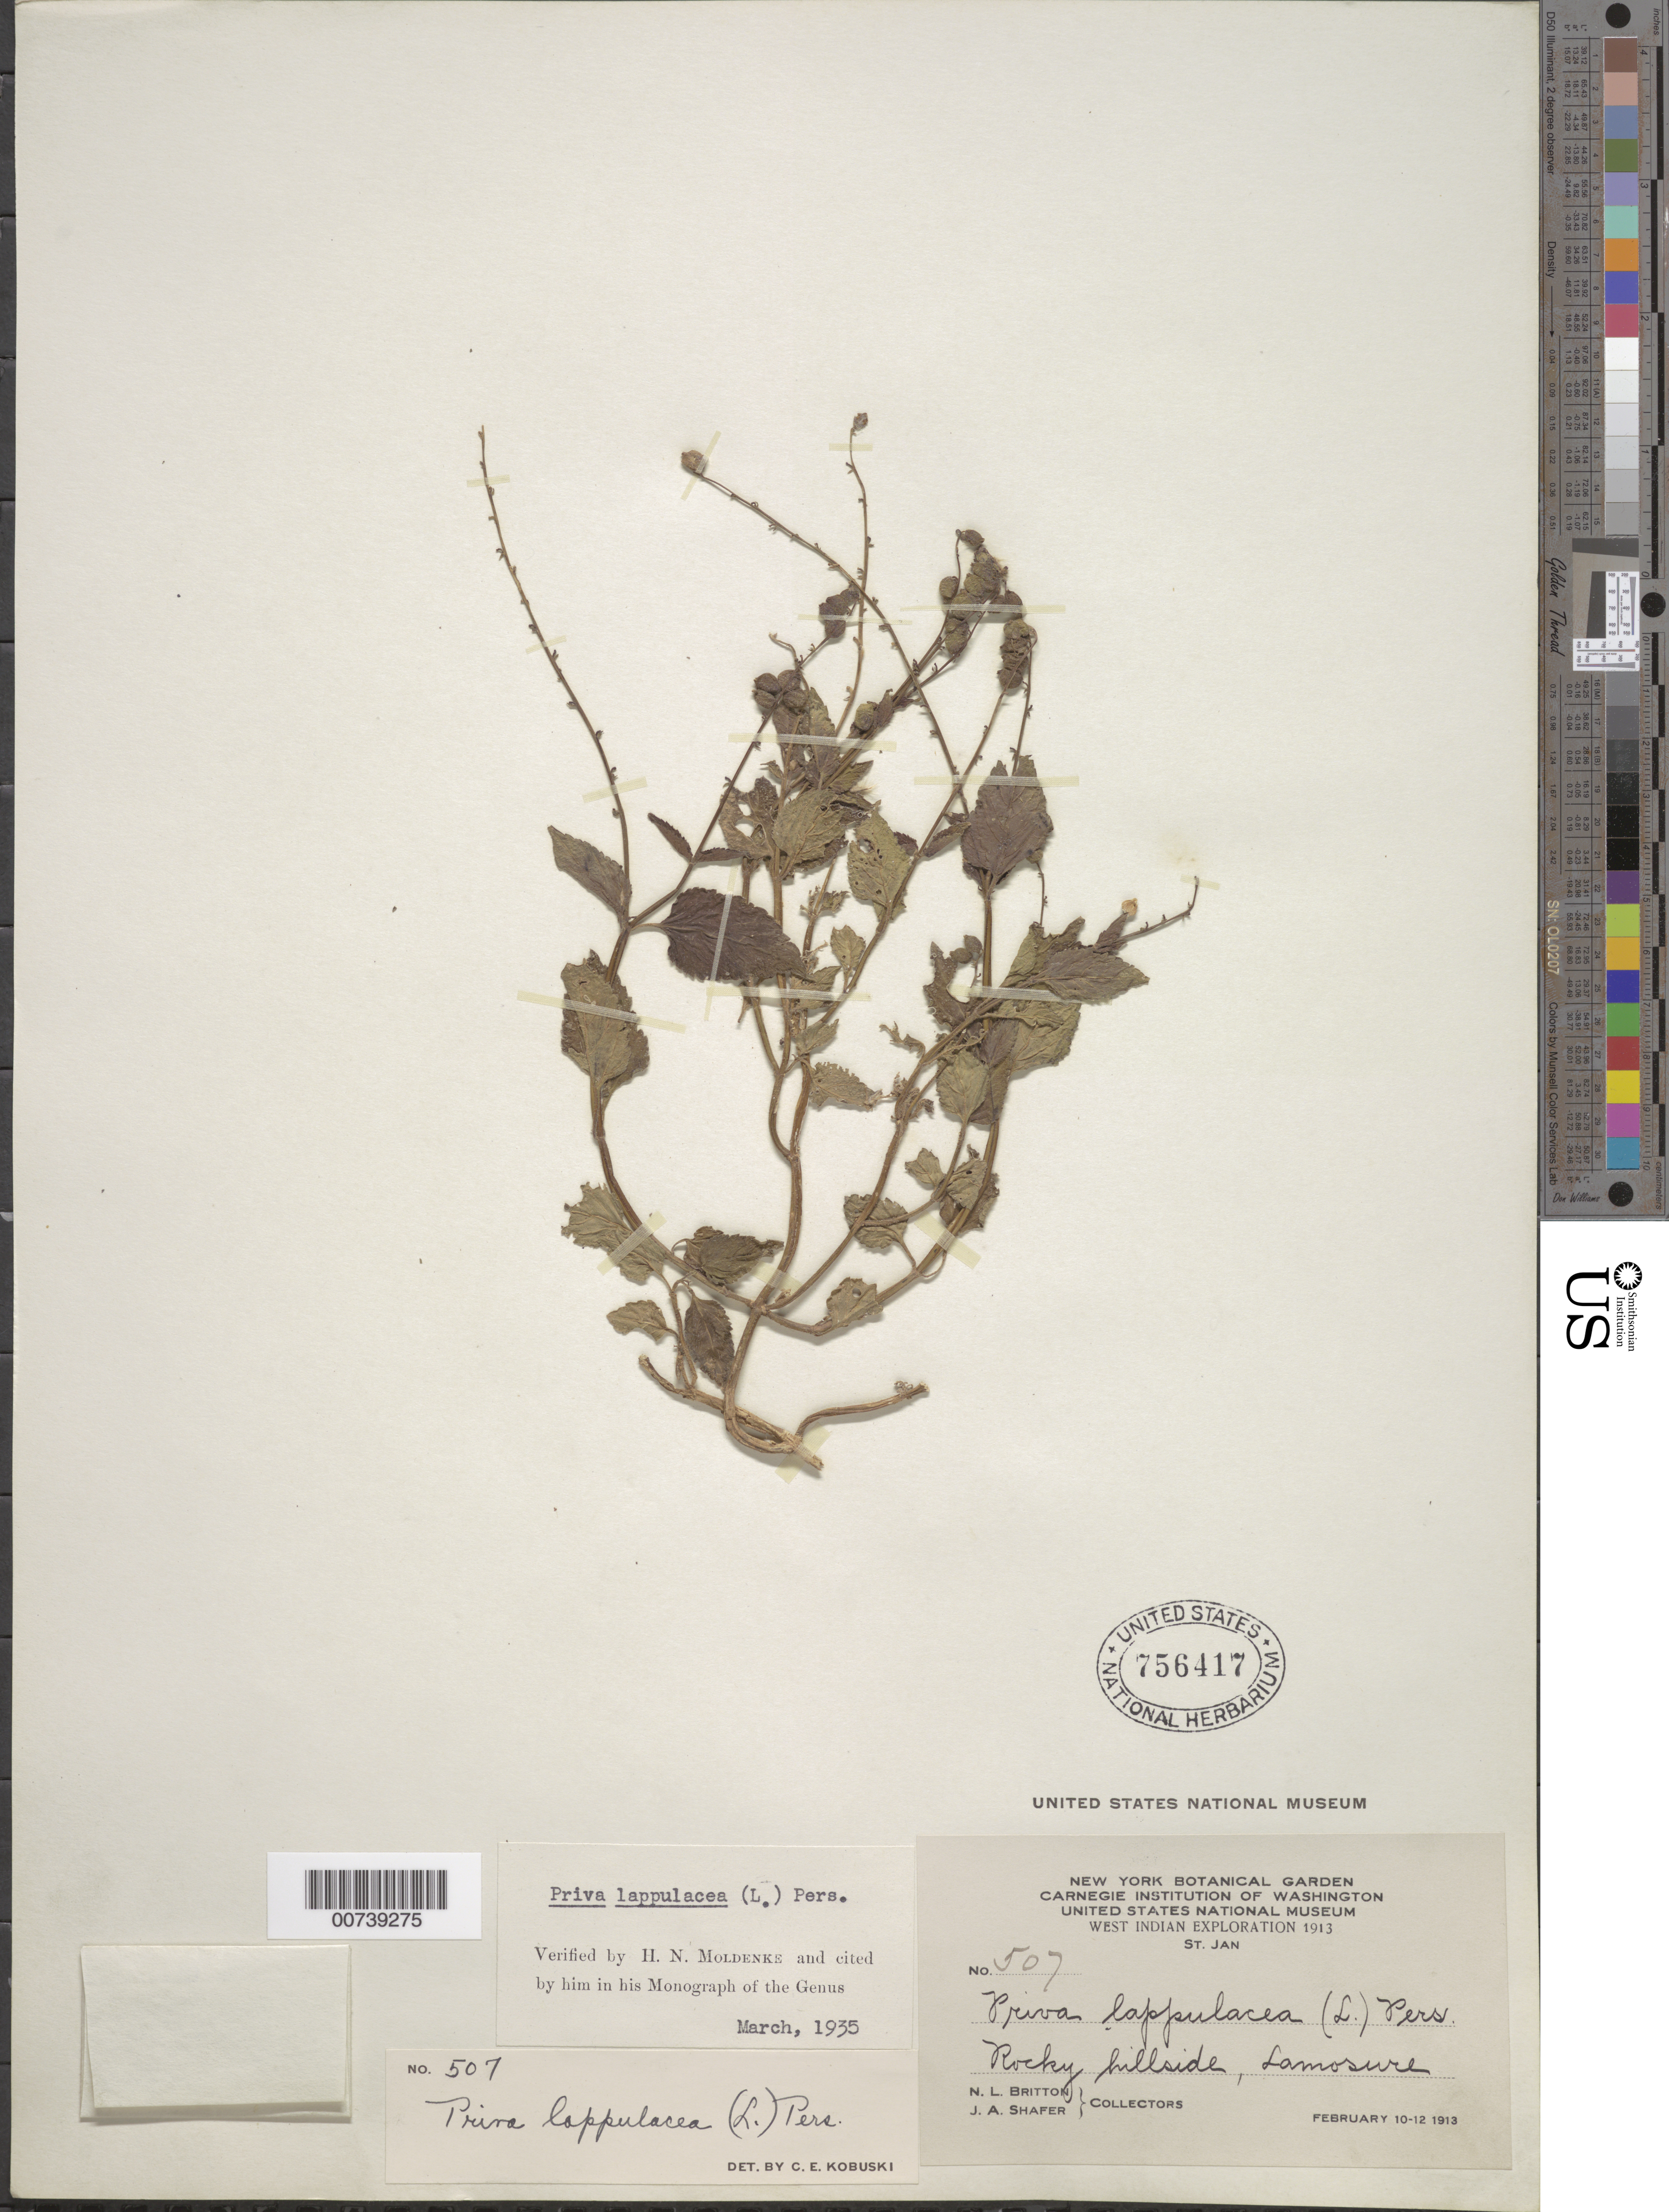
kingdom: Plantae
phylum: Tracheophyta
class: Magnoliopsida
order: Lamiales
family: Verbenaceae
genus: Priva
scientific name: Priva lappulacea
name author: (L.) Pers.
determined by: Moldenke, H. N.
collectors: N. Britton & J. A. Shafer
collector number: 507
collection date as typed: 10 Feb 1913 to 12 Feb 1913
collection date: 1913-02-10/1913-02-12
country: U.S. Virgin Islands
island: St. John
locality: Lameshur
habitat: Rocky hillside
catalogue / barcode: US 756417